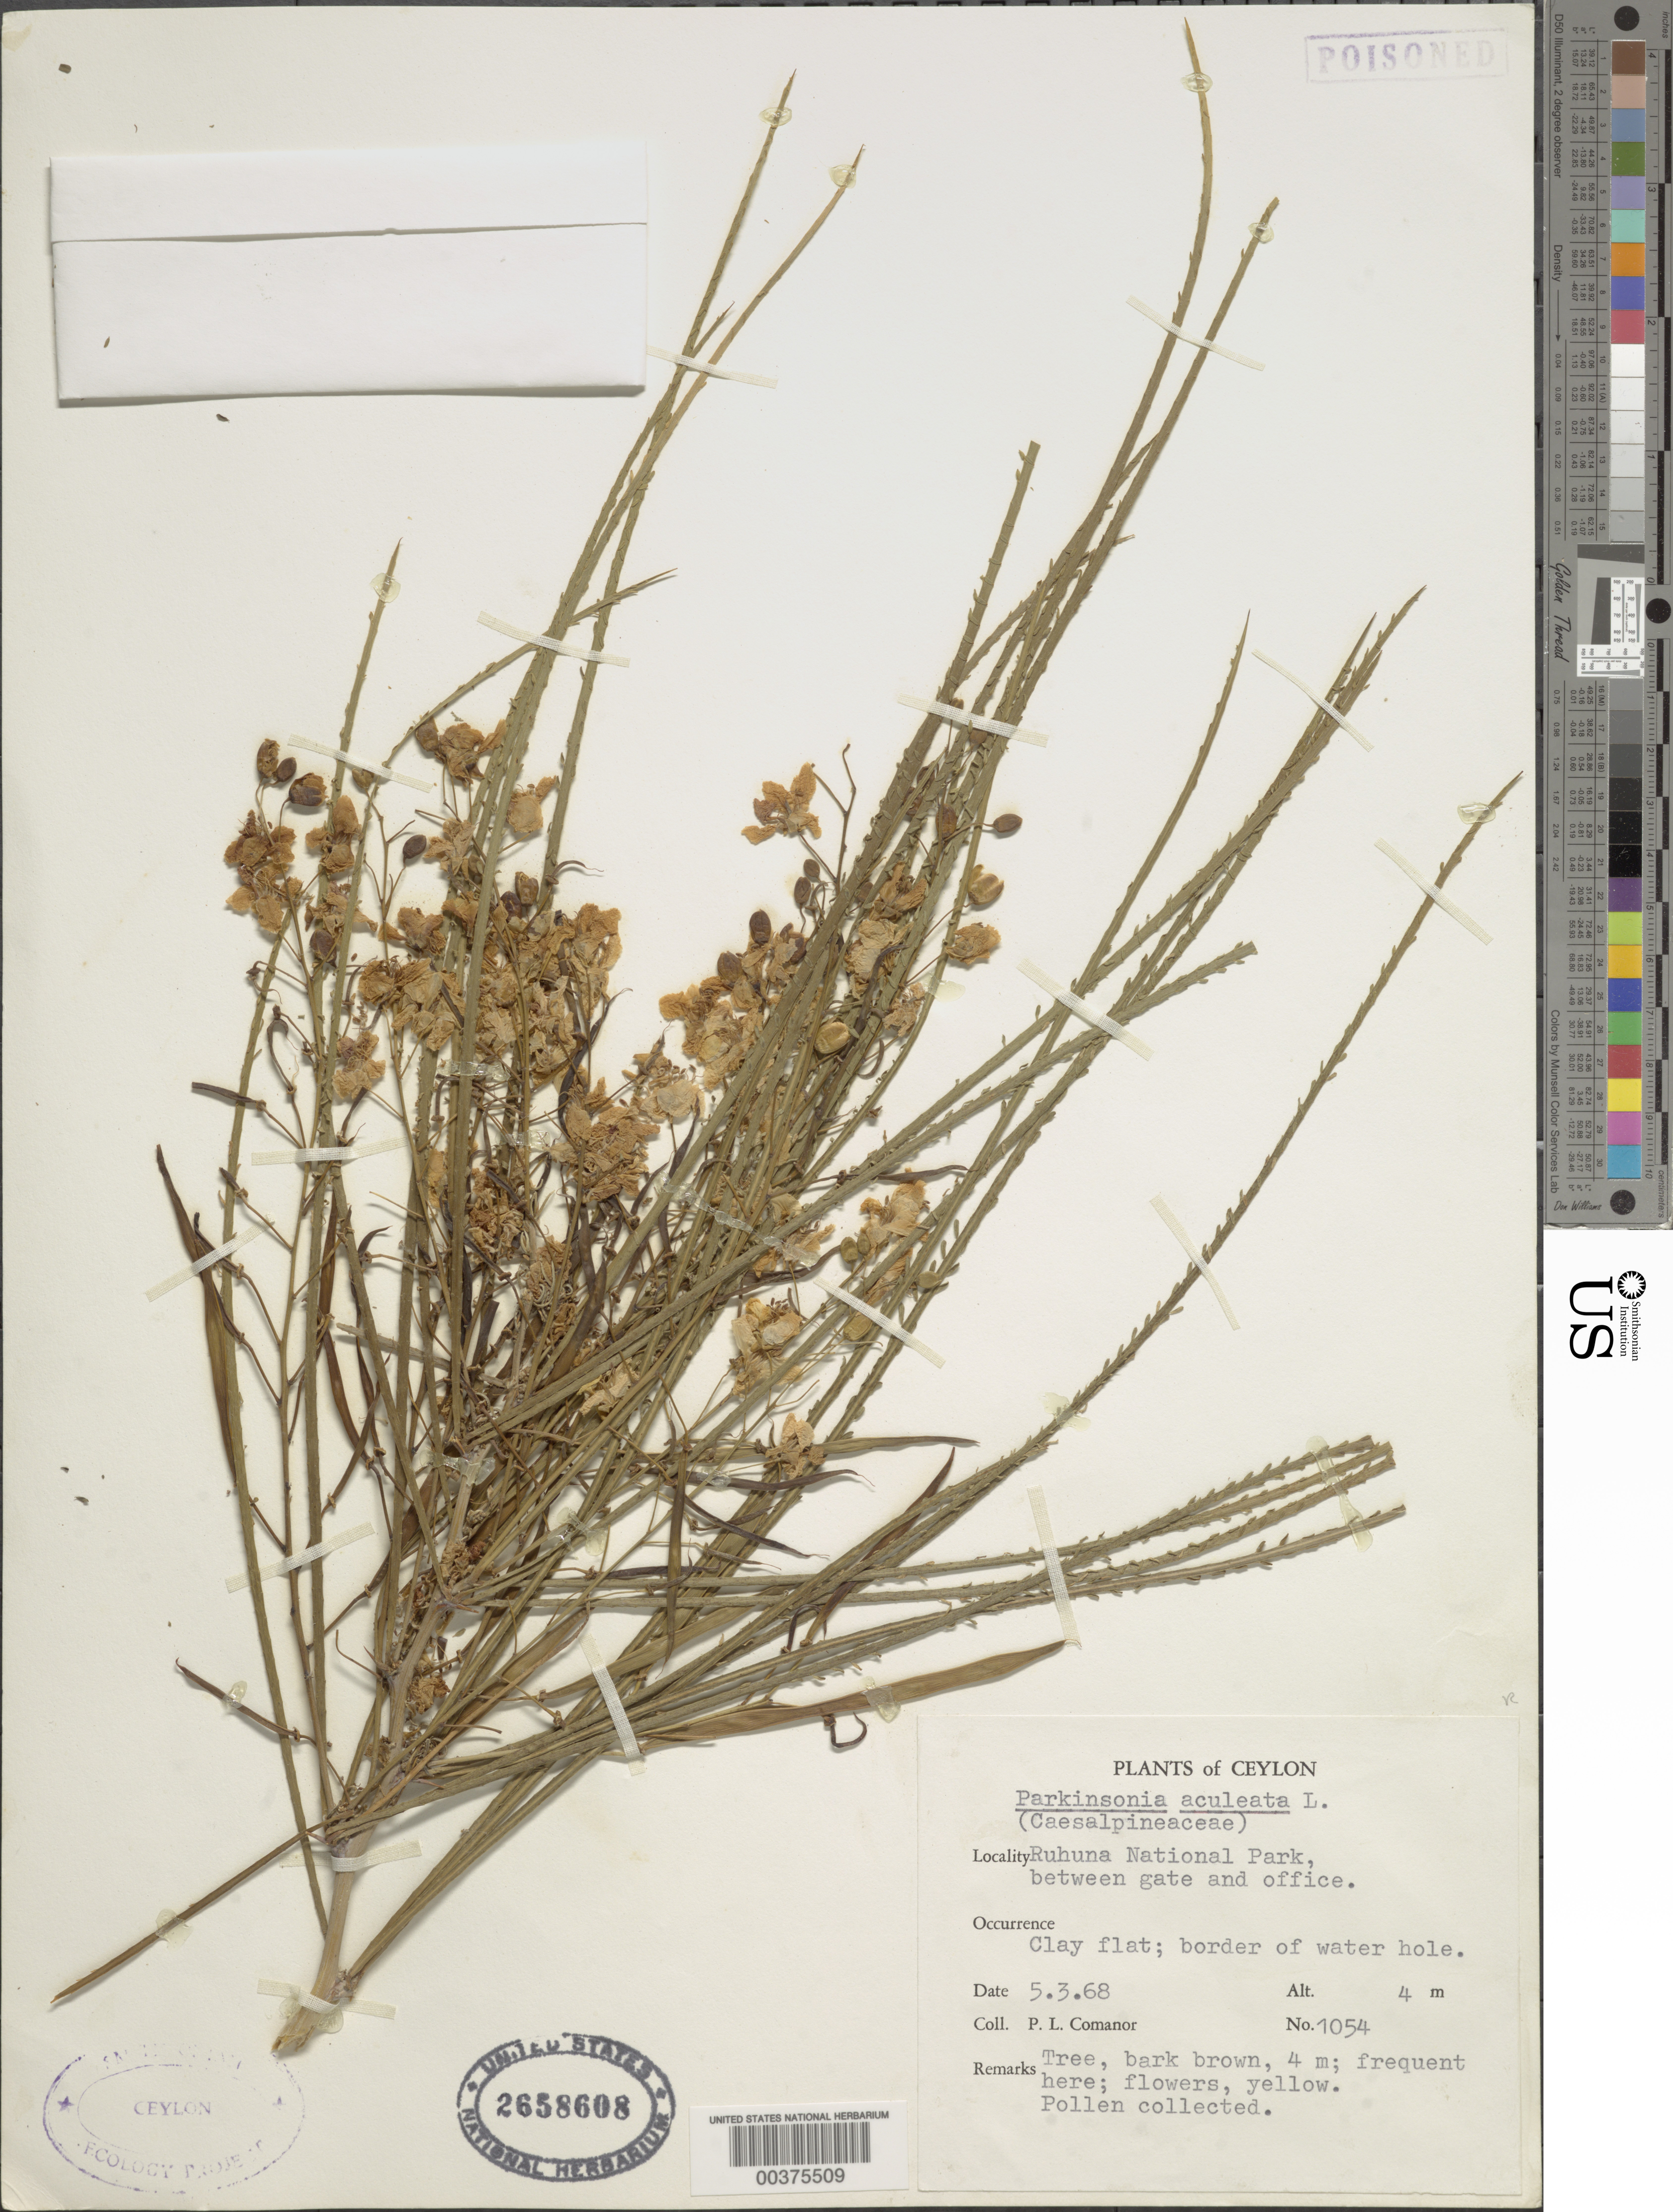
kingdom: Plantae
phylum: Tracheophyta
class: Magnoliopsida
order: Fabales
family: Fabaceae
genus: Parkinsonia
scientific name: Parkinsonia aculeata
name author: L.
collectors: P. Comanor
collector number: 1054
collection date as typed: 05 Mar 1968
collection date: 1968-03-05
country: Sri Lanka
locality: Ruhuna national park between gate and office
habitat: Clay flat; border of water hole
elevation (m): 4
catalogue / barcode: US 2658608